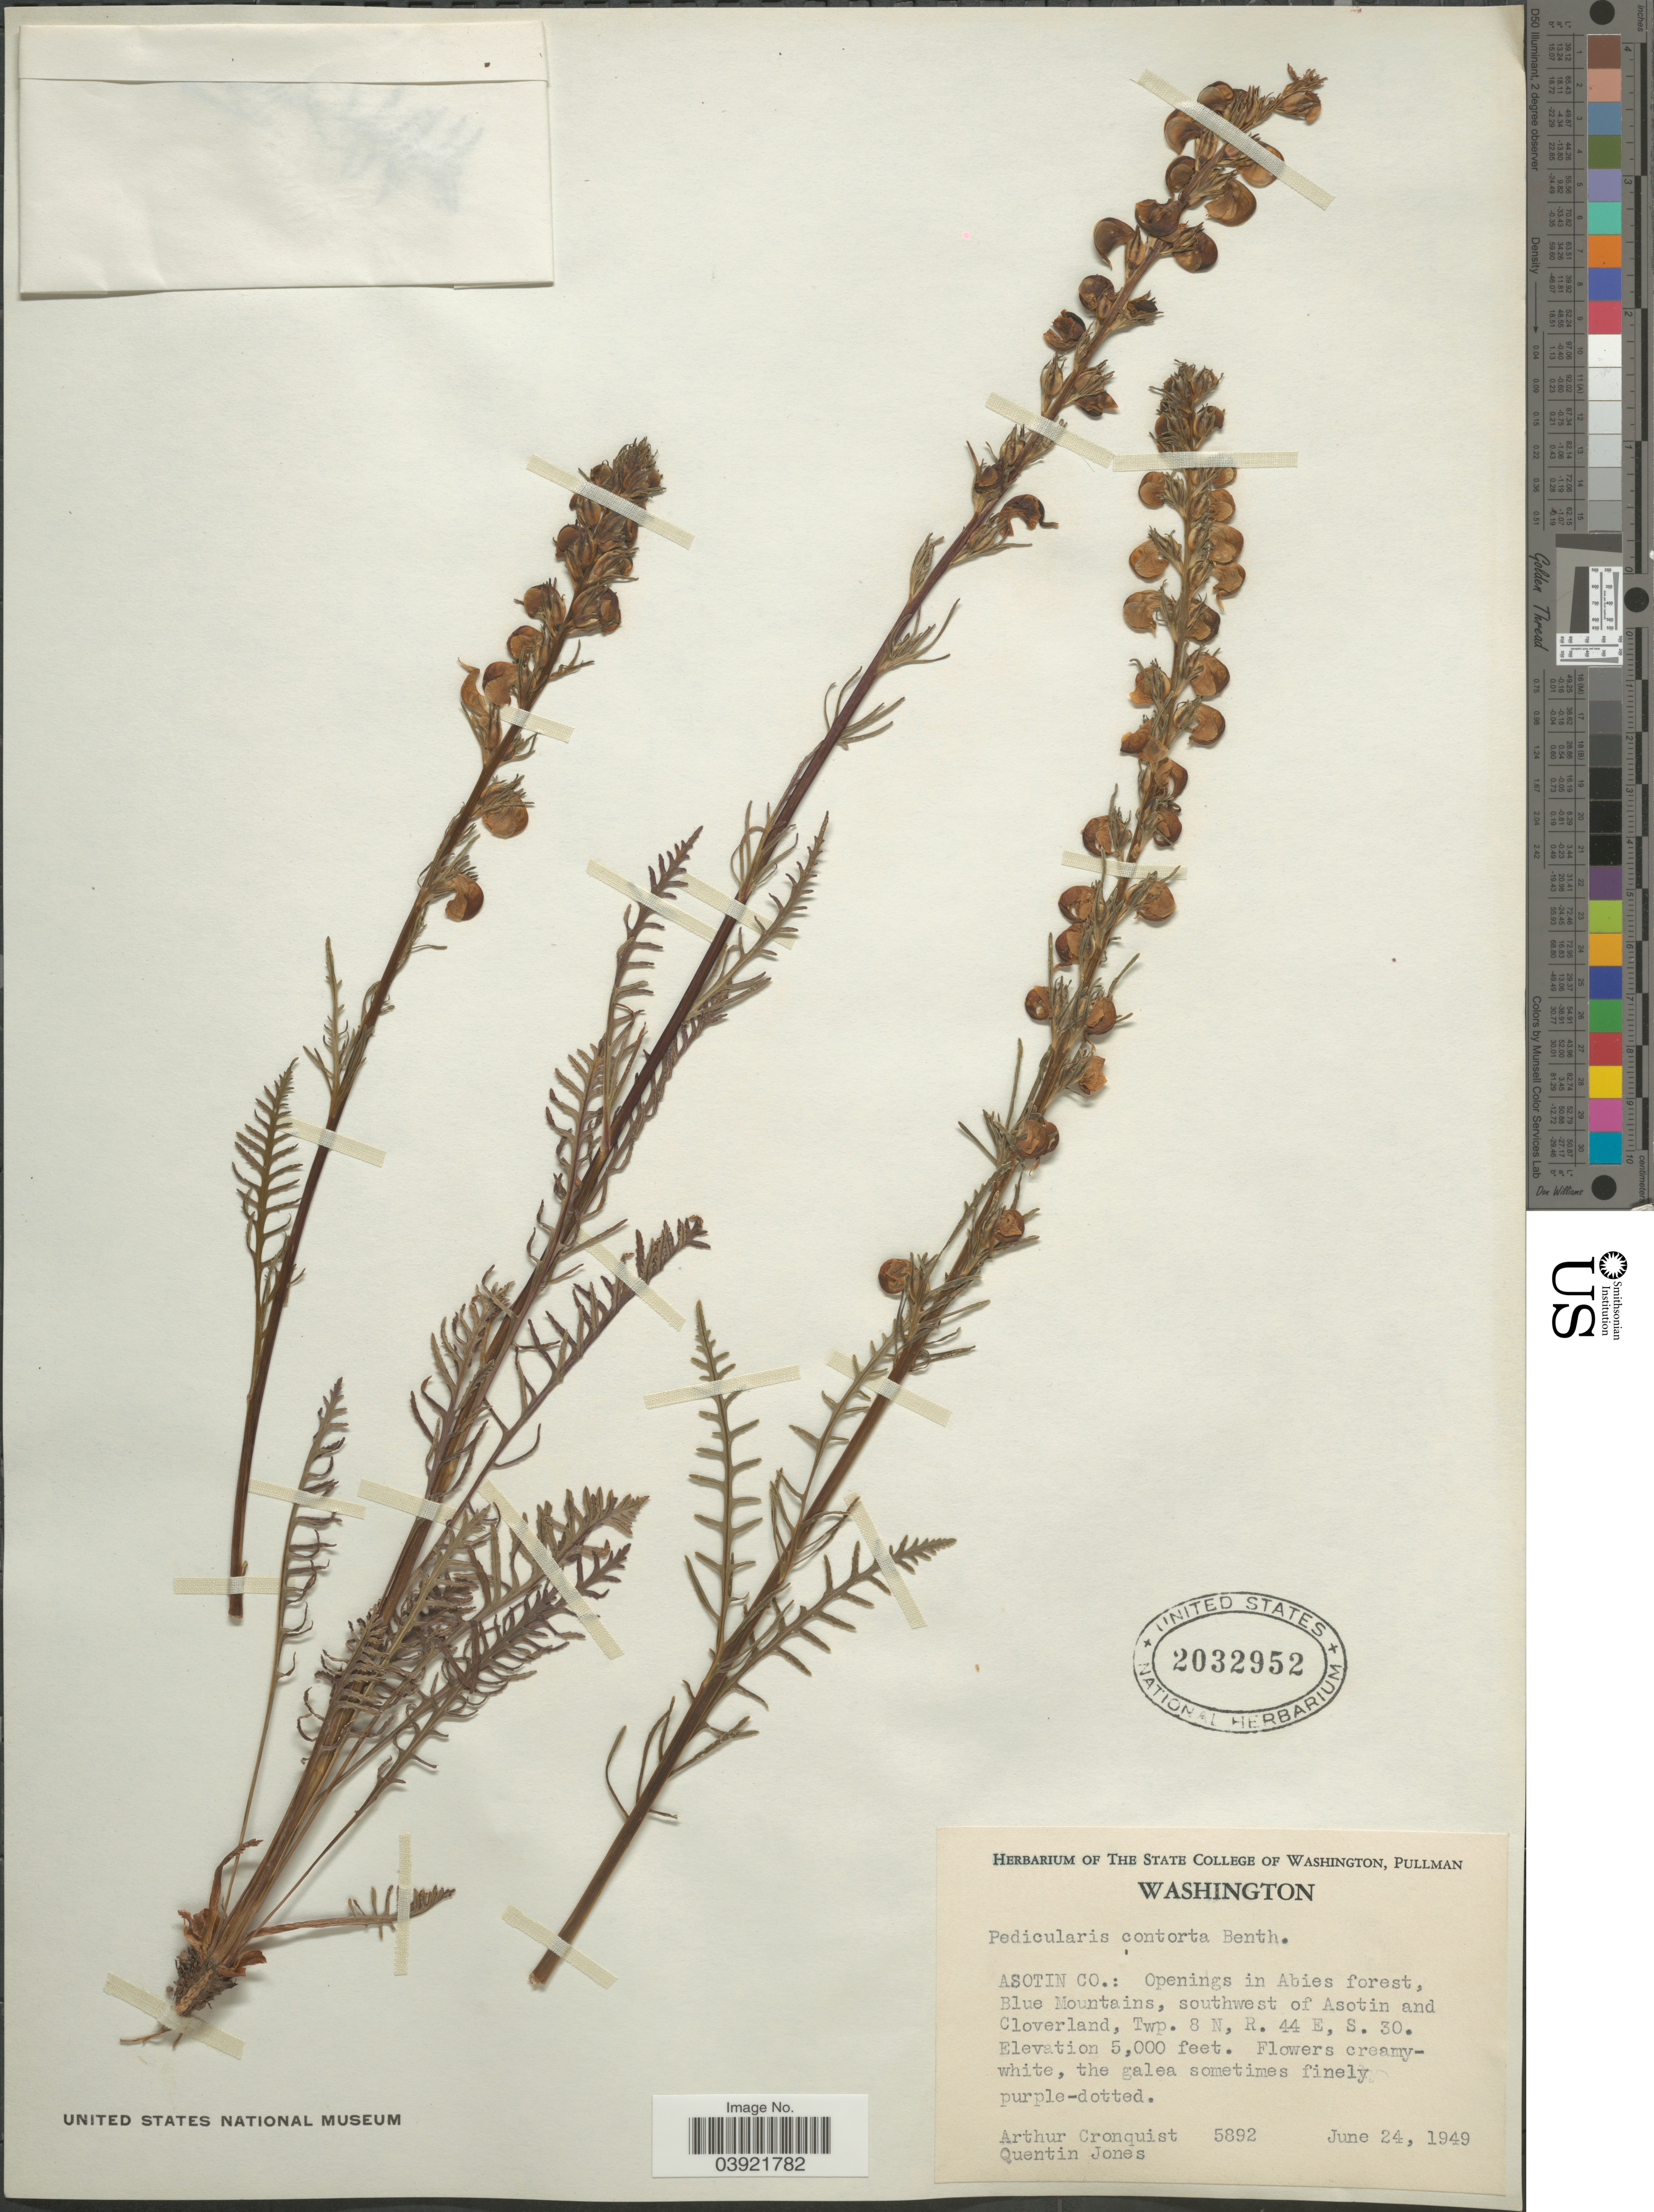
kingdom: Plantae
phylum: Tracheophyta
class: Magnoliopsida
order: Lamiales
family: Orobanchaceae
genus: Pedicularis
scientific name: Pedicularis contorta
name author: Benth.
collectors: A. J. Cronquist & Q. Jones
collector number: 5892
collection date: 1949-06-24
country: United States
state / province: Washington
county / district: Asotin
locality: Asotin Co.: Openings in Abies forest, Blue Mountains, southwest of Asotin and Cloverland, Twp. 8 N, R. 44 E, S. 30.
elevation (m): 1524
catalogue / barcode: US 2032952